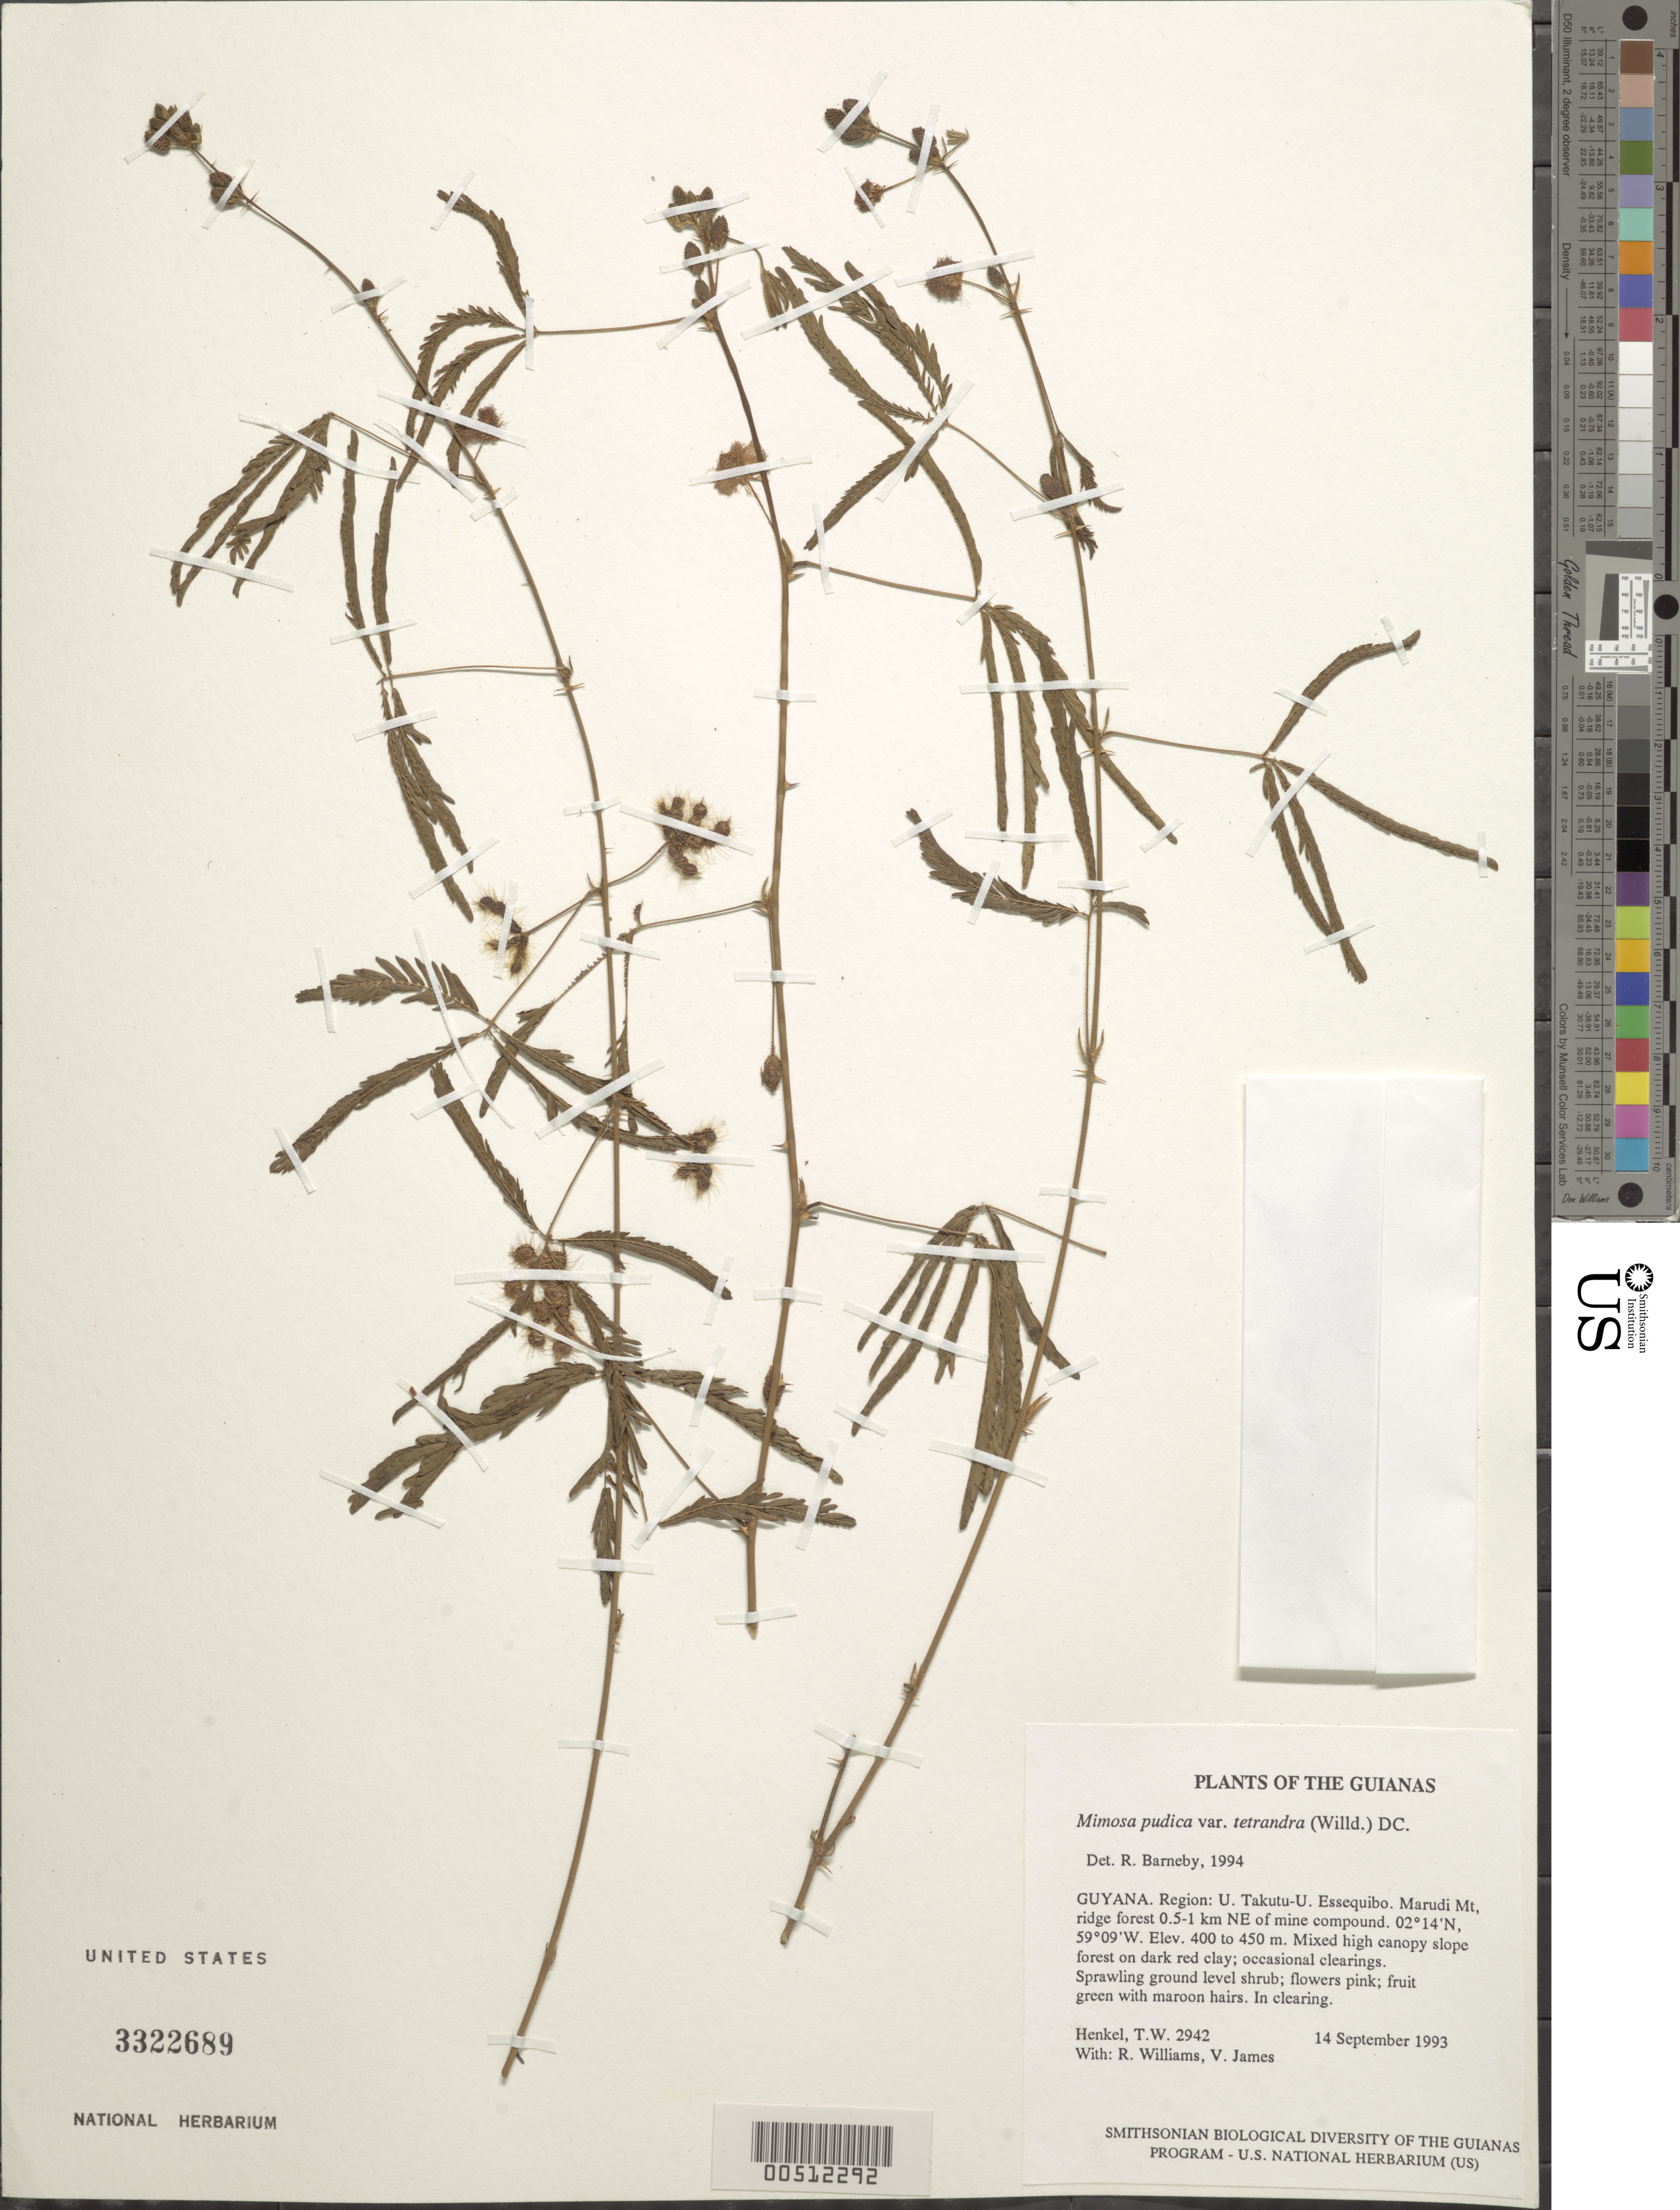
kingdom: Plantae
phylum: Tracheophyta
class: Magnoliopsida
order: Fabales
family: Fabaceae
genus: Mimosa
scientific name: Mimosa pudica var. tetrandra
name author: L.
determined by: Barneby, Rupert C., (NY)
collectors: T. Henkel, R. Williams & V. James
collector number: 2942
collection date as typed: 14 September 1993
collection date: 1993-09-14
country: Guyana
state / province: U. Takutu-U. Essequibo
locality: Marudi Mt, ridge forest 0.5-1 km NE of mine compound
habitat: Mixed high canopy slope forest on dark red clay; occasional clearings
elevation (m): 400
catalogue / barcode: US 3322689